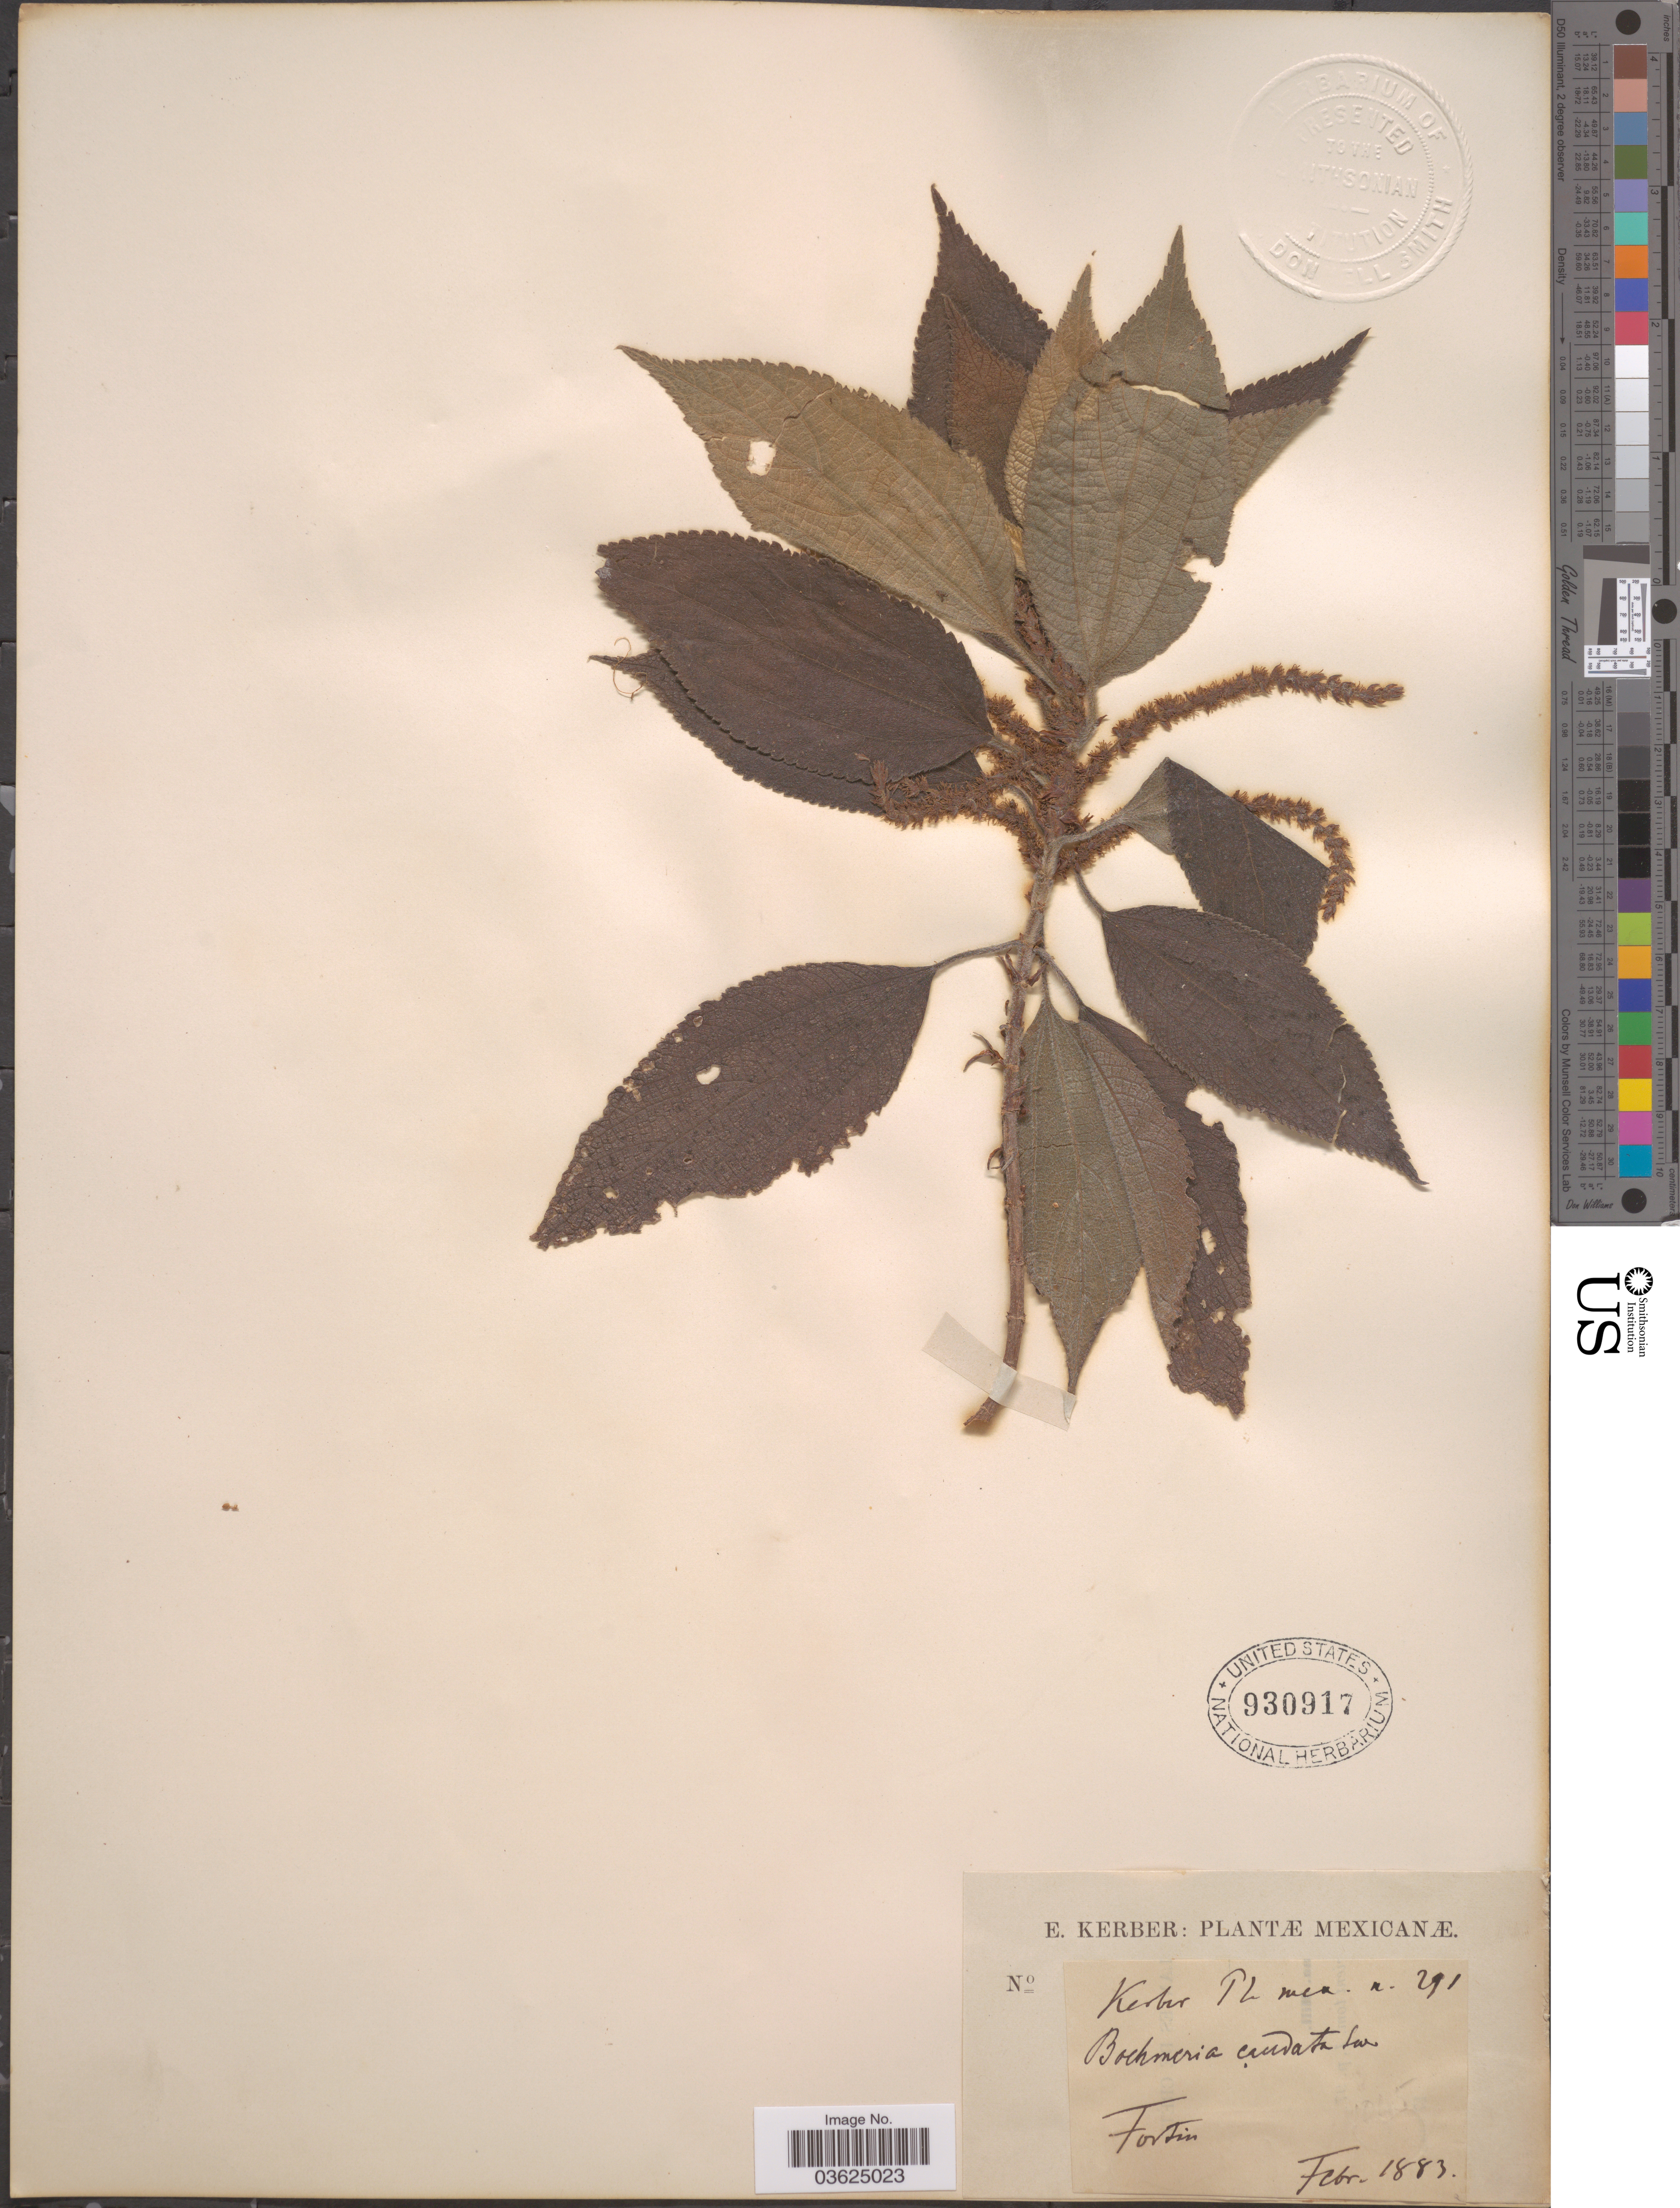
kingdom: Plantae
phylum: Tracheophyta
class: Magnoliopsida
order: Rosales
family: Urticaceae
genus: Boehmeria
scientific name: Boehmeria caudata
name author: Sw.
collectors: E. Kerber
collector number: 291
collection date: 1883-02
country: Mexico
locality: Fortin.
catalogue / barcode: US 930917